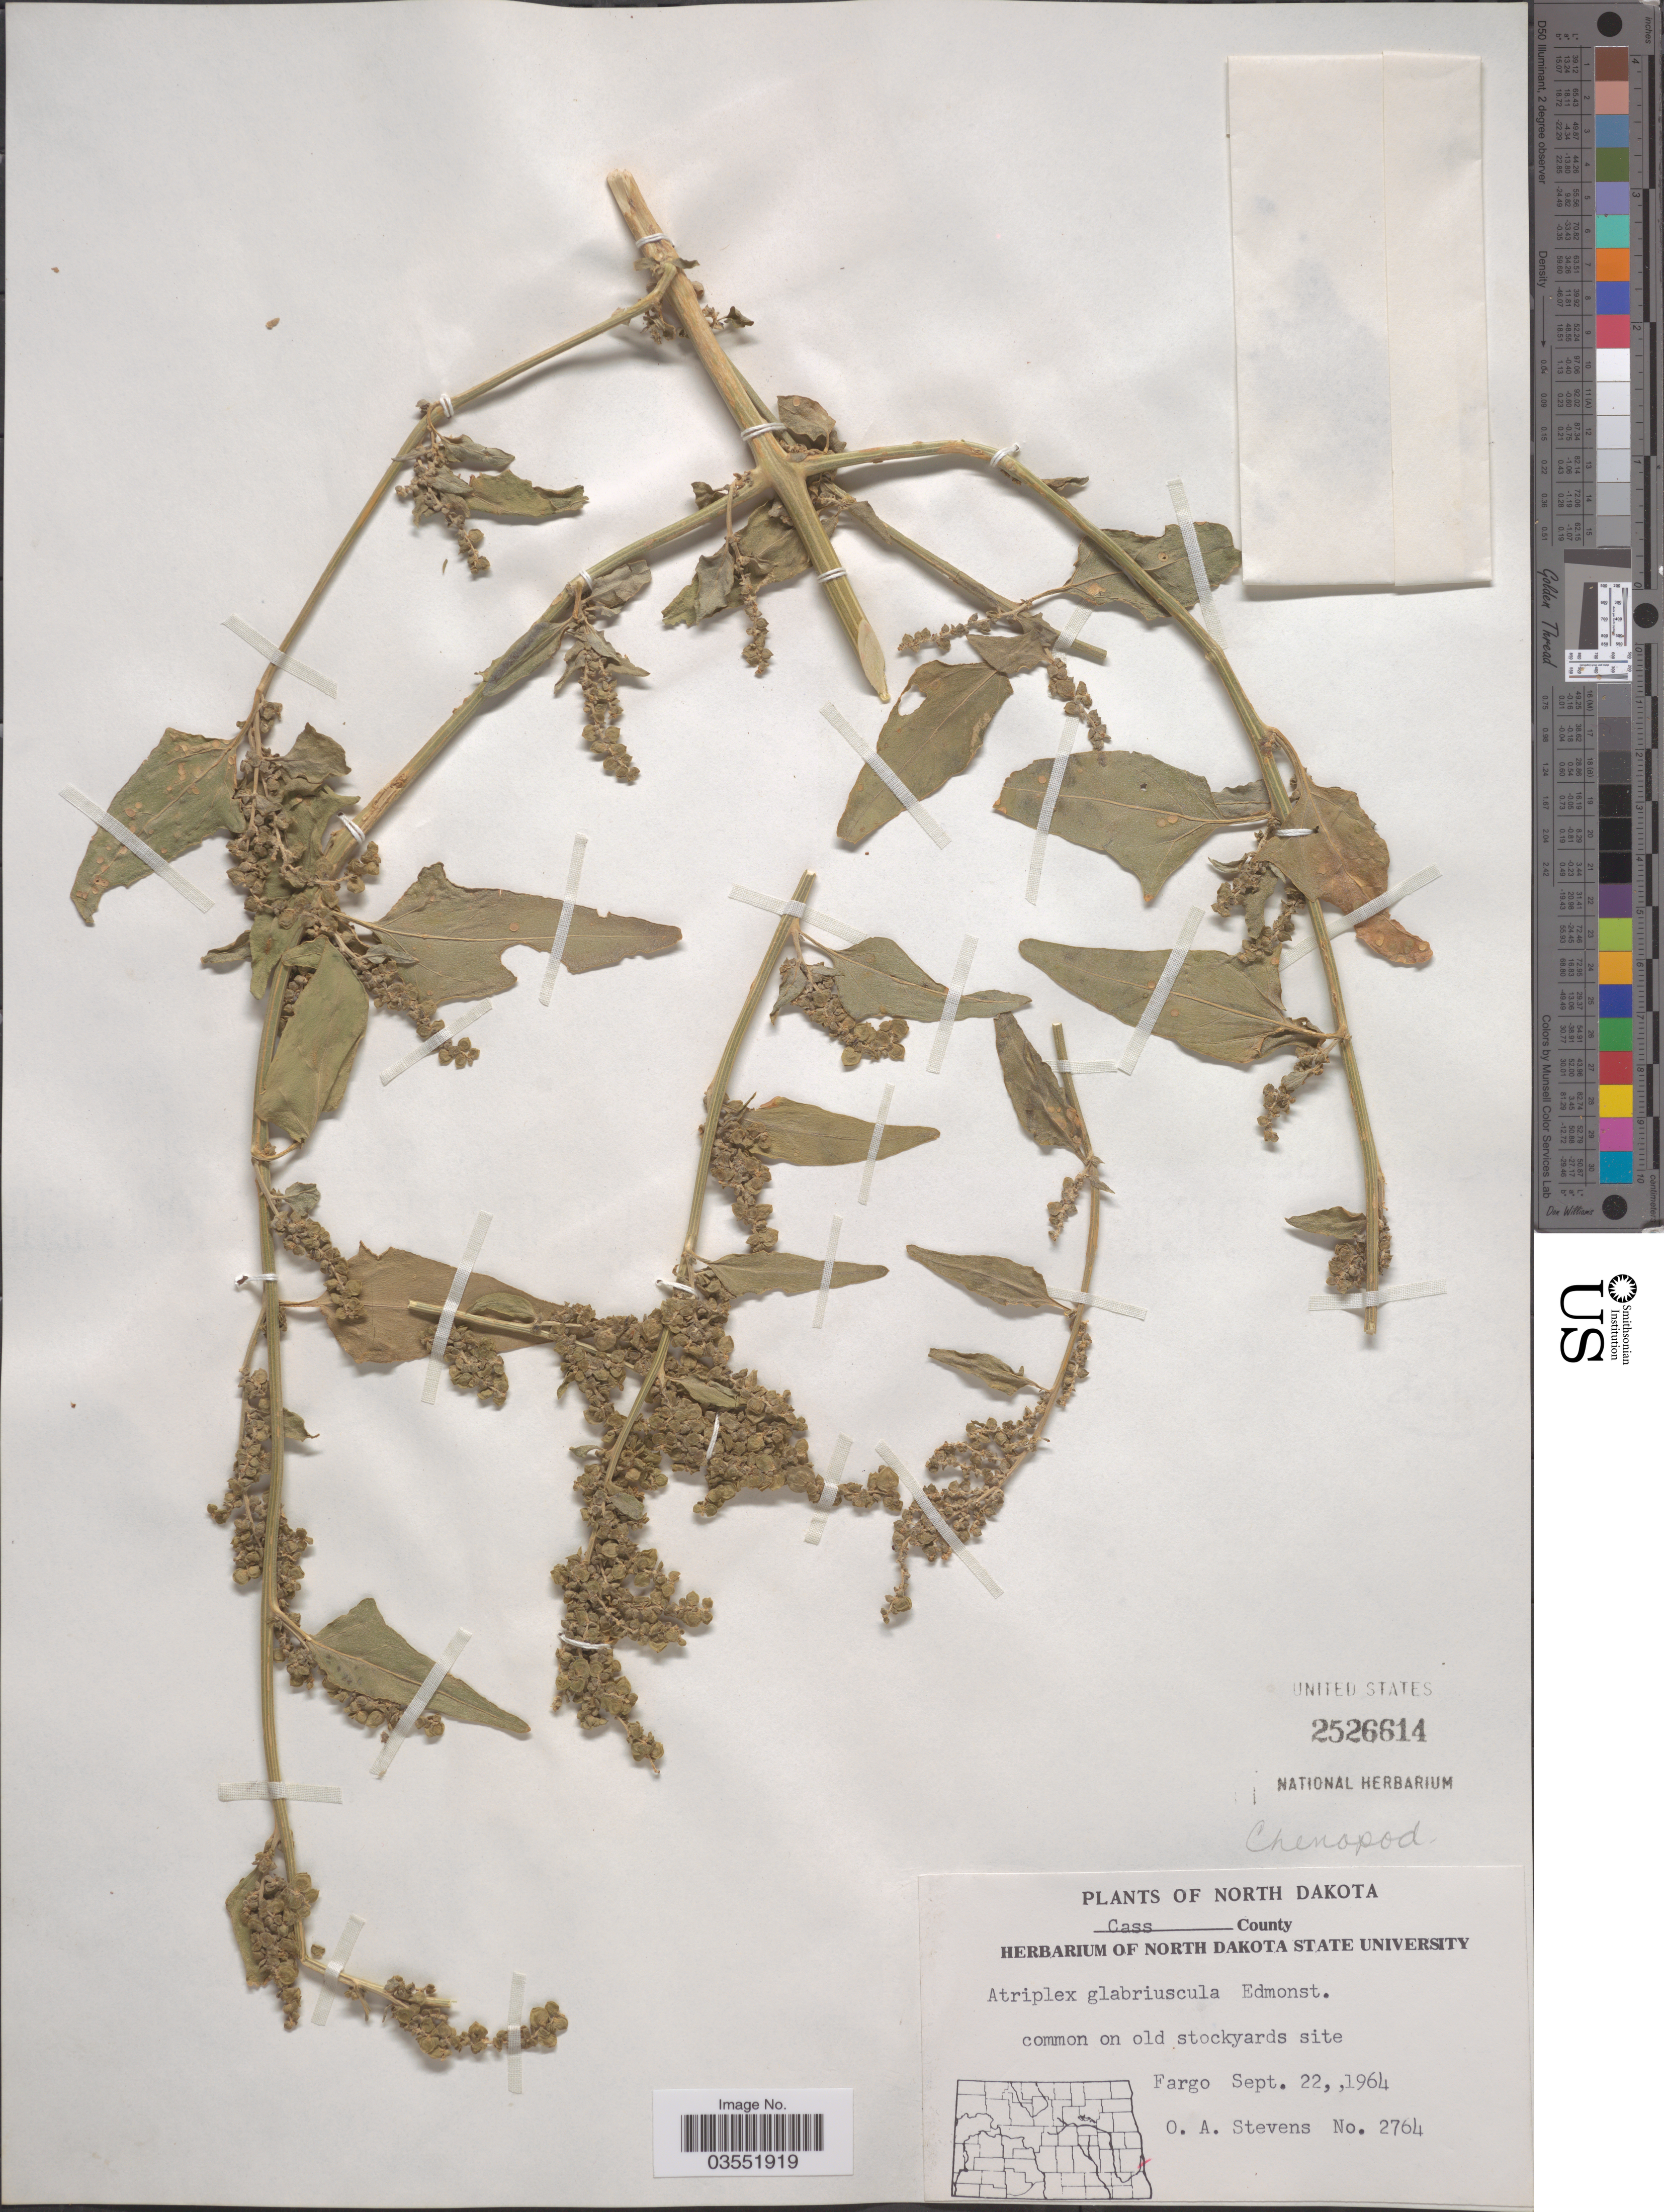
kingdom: Plantae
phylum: Tracheophyta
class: Magnoliopsida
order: Caryophyllales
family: Amaranthaceae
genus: Atriplex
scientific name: Atriplex glabriuscula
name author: Edmondston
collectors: O. A. Stevens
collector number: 2764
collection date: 1964-09-22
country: United States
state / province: North Dakota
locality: Cass County. Common on old stockyards site. Fargo.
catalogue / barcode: US 2526614